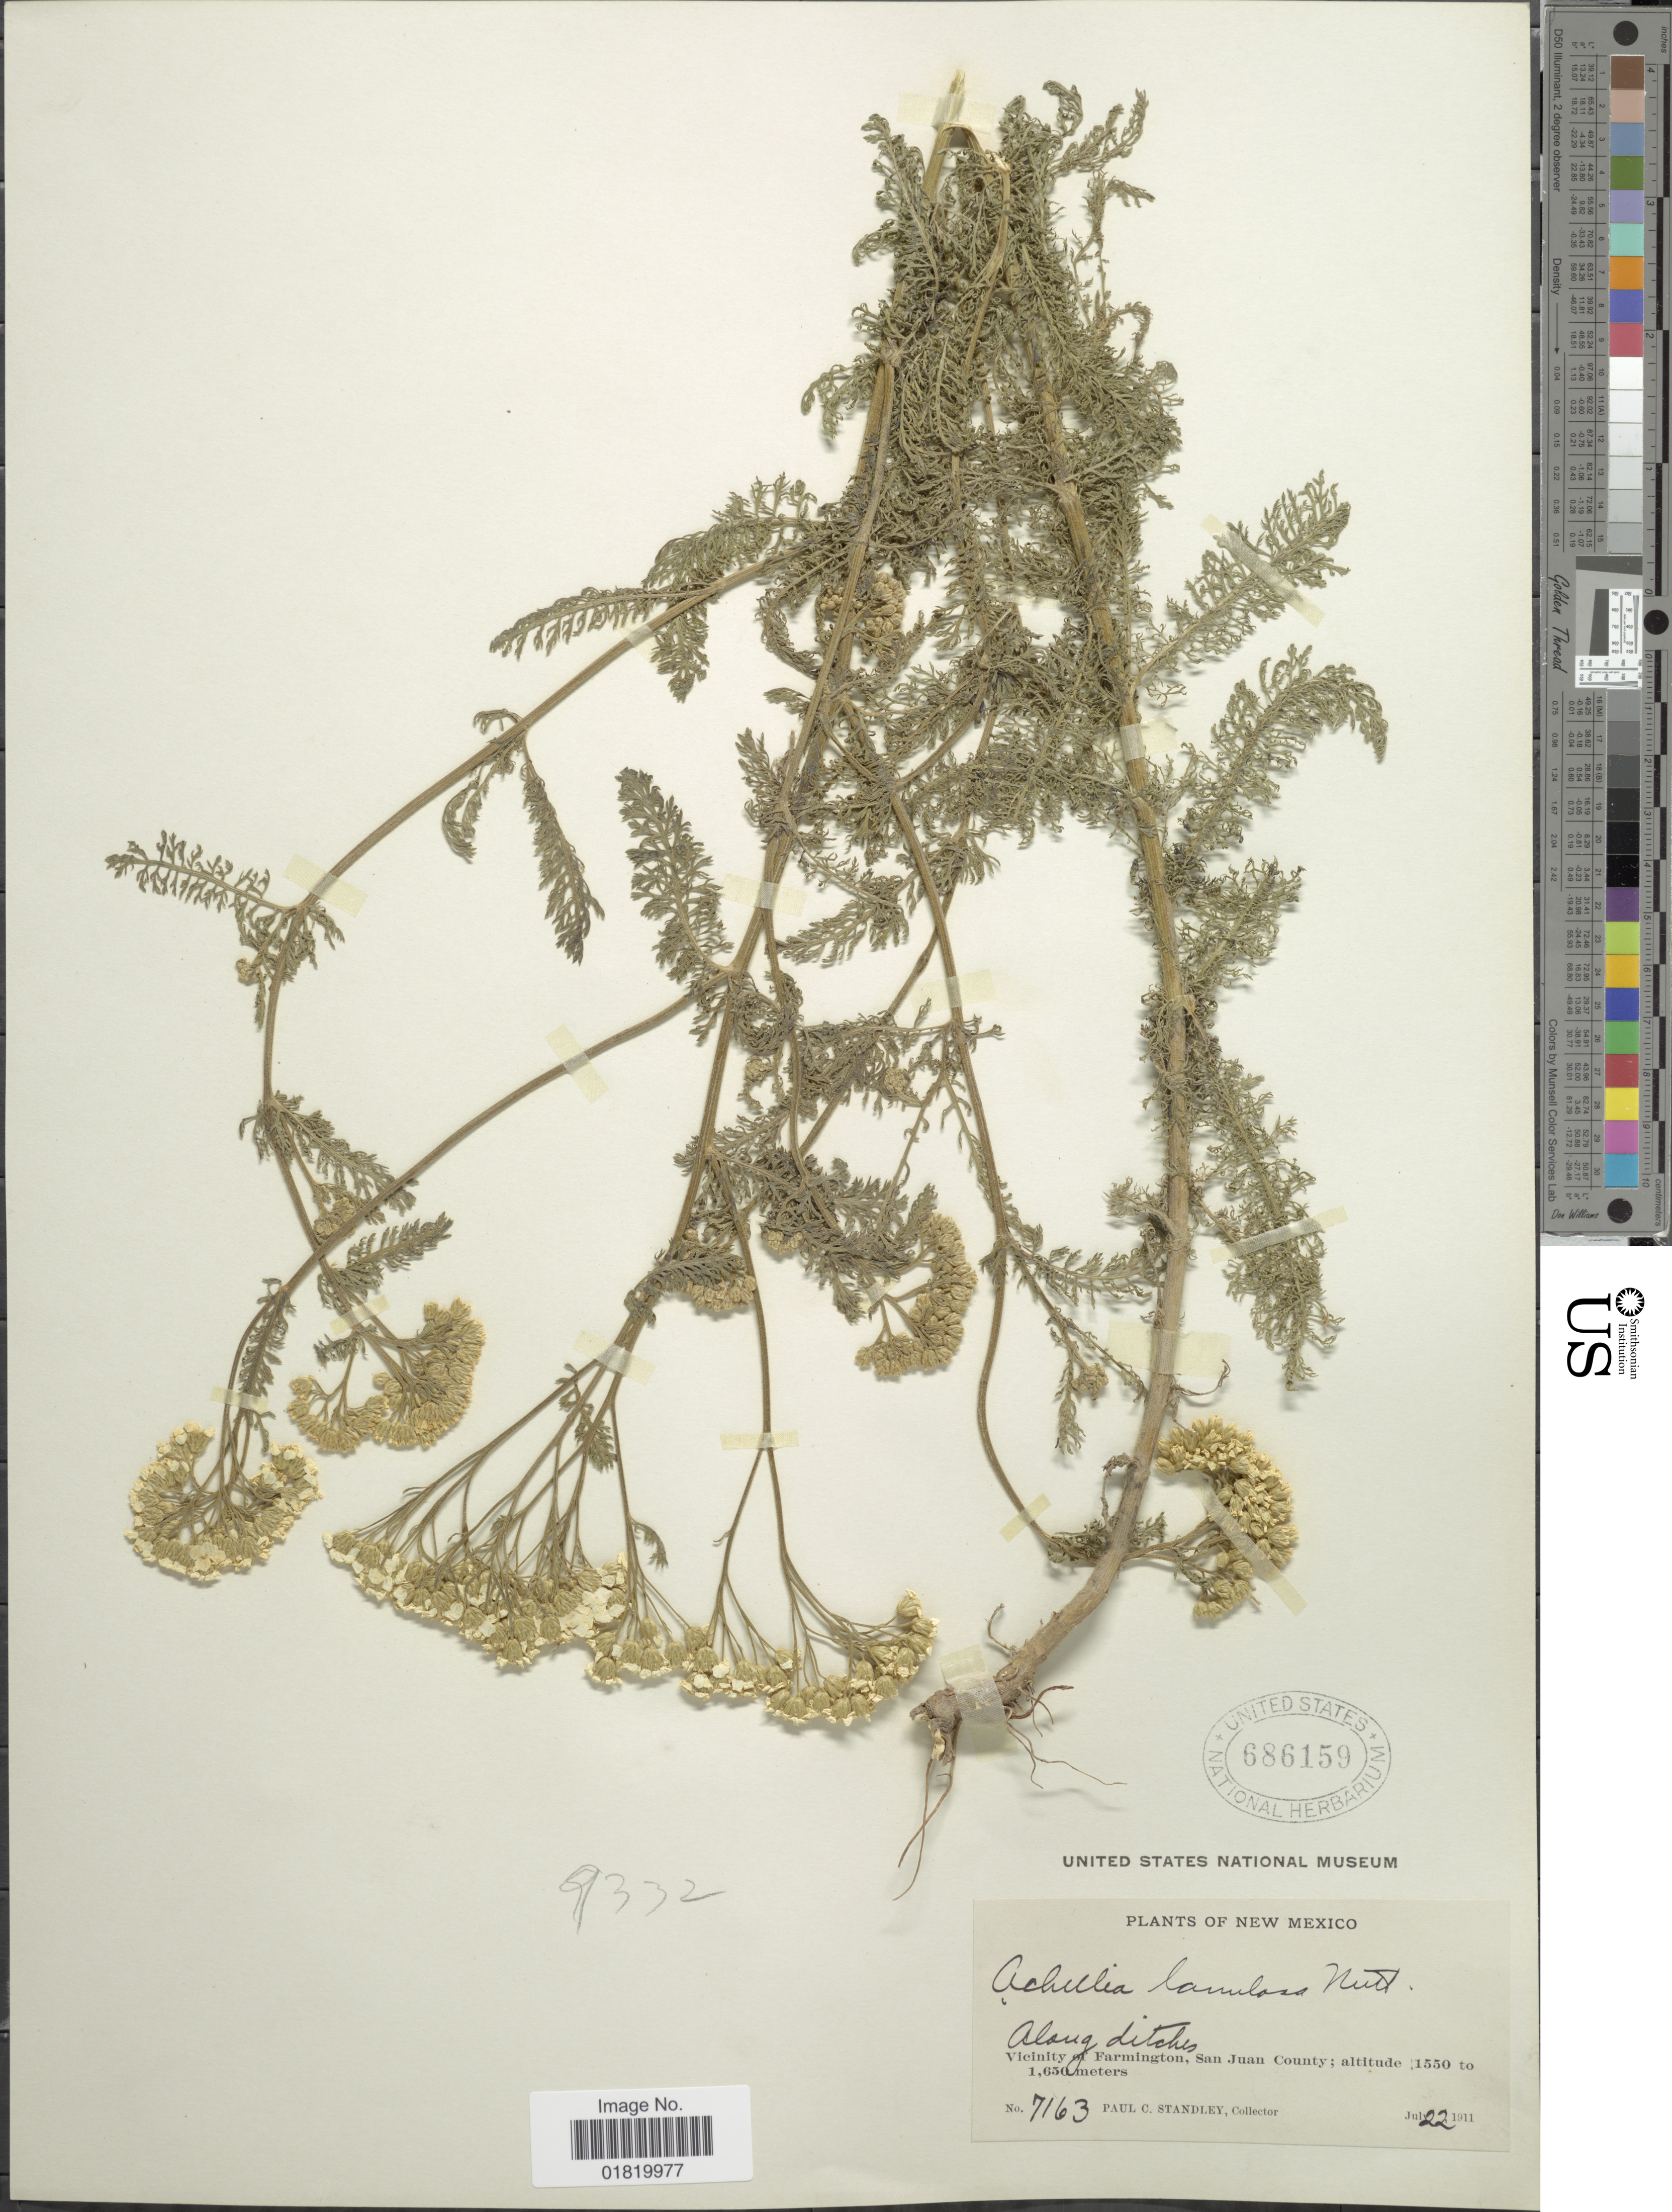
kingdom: Plantae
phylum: Tracheophyta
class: Magnoliopsida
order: Asterales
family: Asteraceae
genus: Achillea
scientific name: Achillea lanulosa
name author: Nutt.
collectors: P. C. Standley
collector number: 7163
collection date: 1911-07-22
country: United States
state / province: New Mexico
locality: Vicinity of Farmington, San Juan County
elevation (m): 1550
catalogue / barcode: US 686159